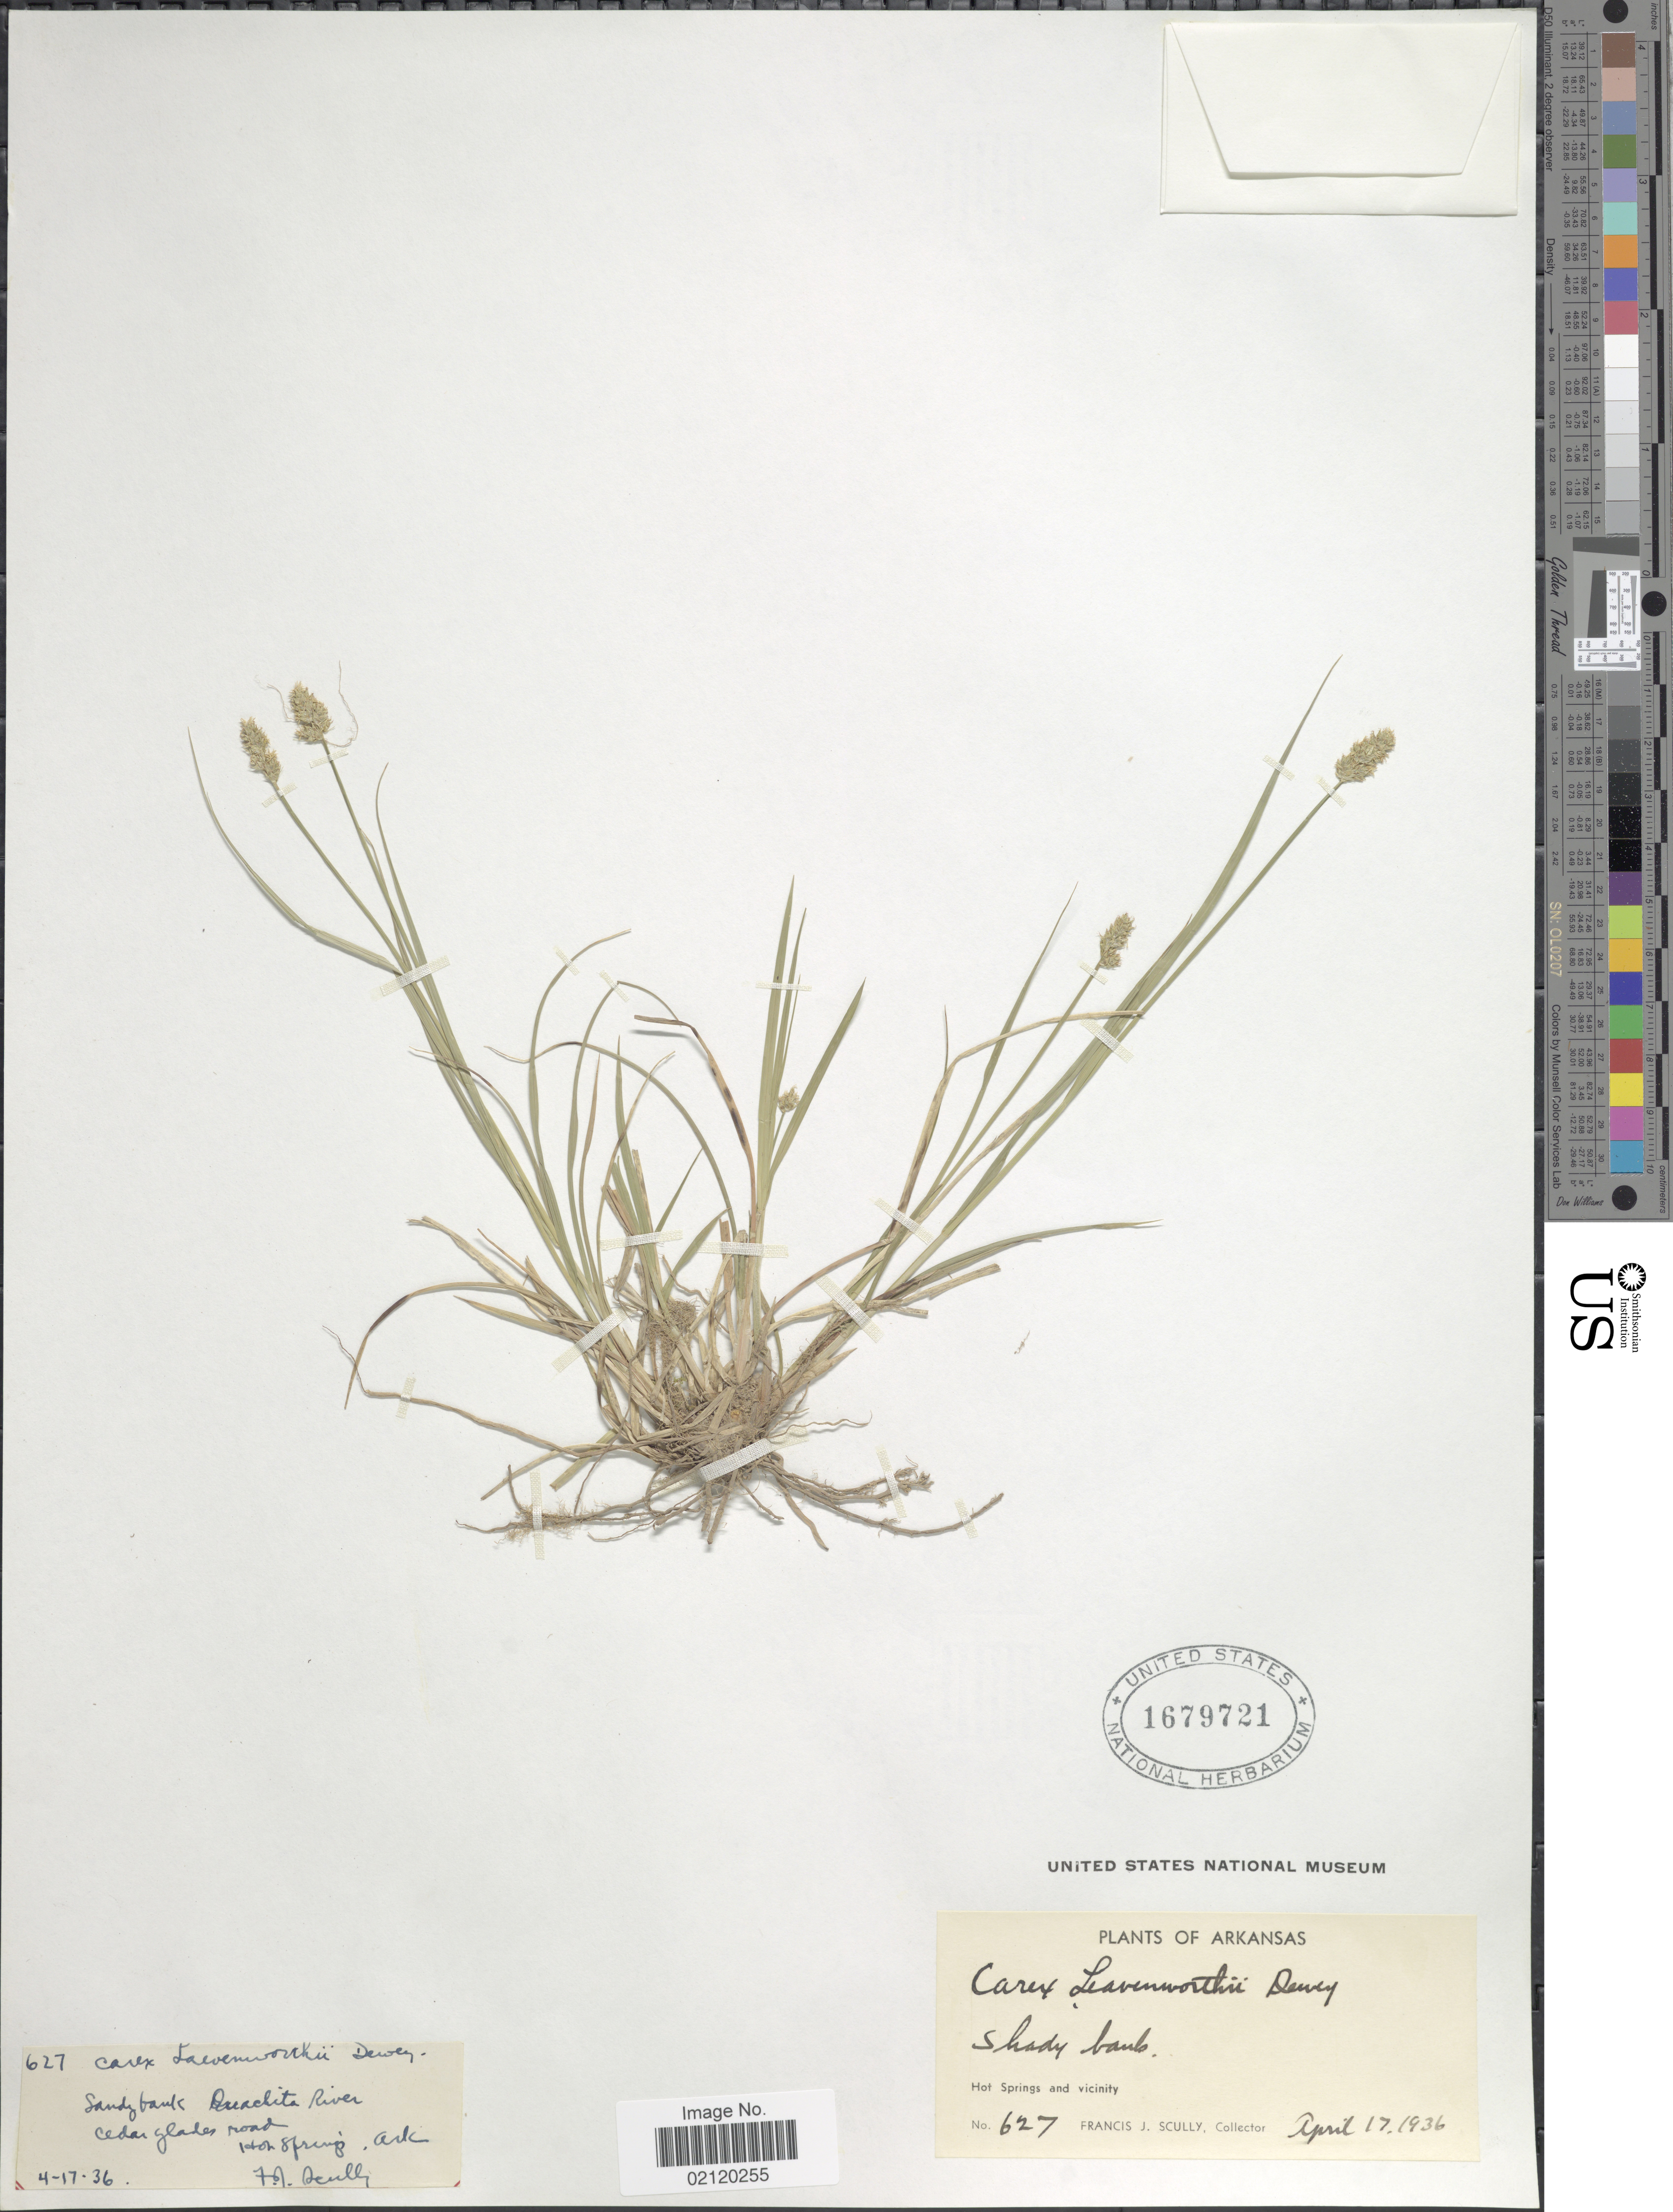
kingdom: Plantae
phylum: Tracheophyta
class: Liliopsida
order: Poales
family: Cyperaceae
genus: Carex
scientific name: Carex leavenworthii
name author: Dewey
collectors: F. J. Scully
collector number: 627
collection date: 1936-04-17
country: United States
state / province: Arkansas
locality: Hot Springs and vicinity, Ouachita River, cedar glades road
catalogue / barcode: US 1679721